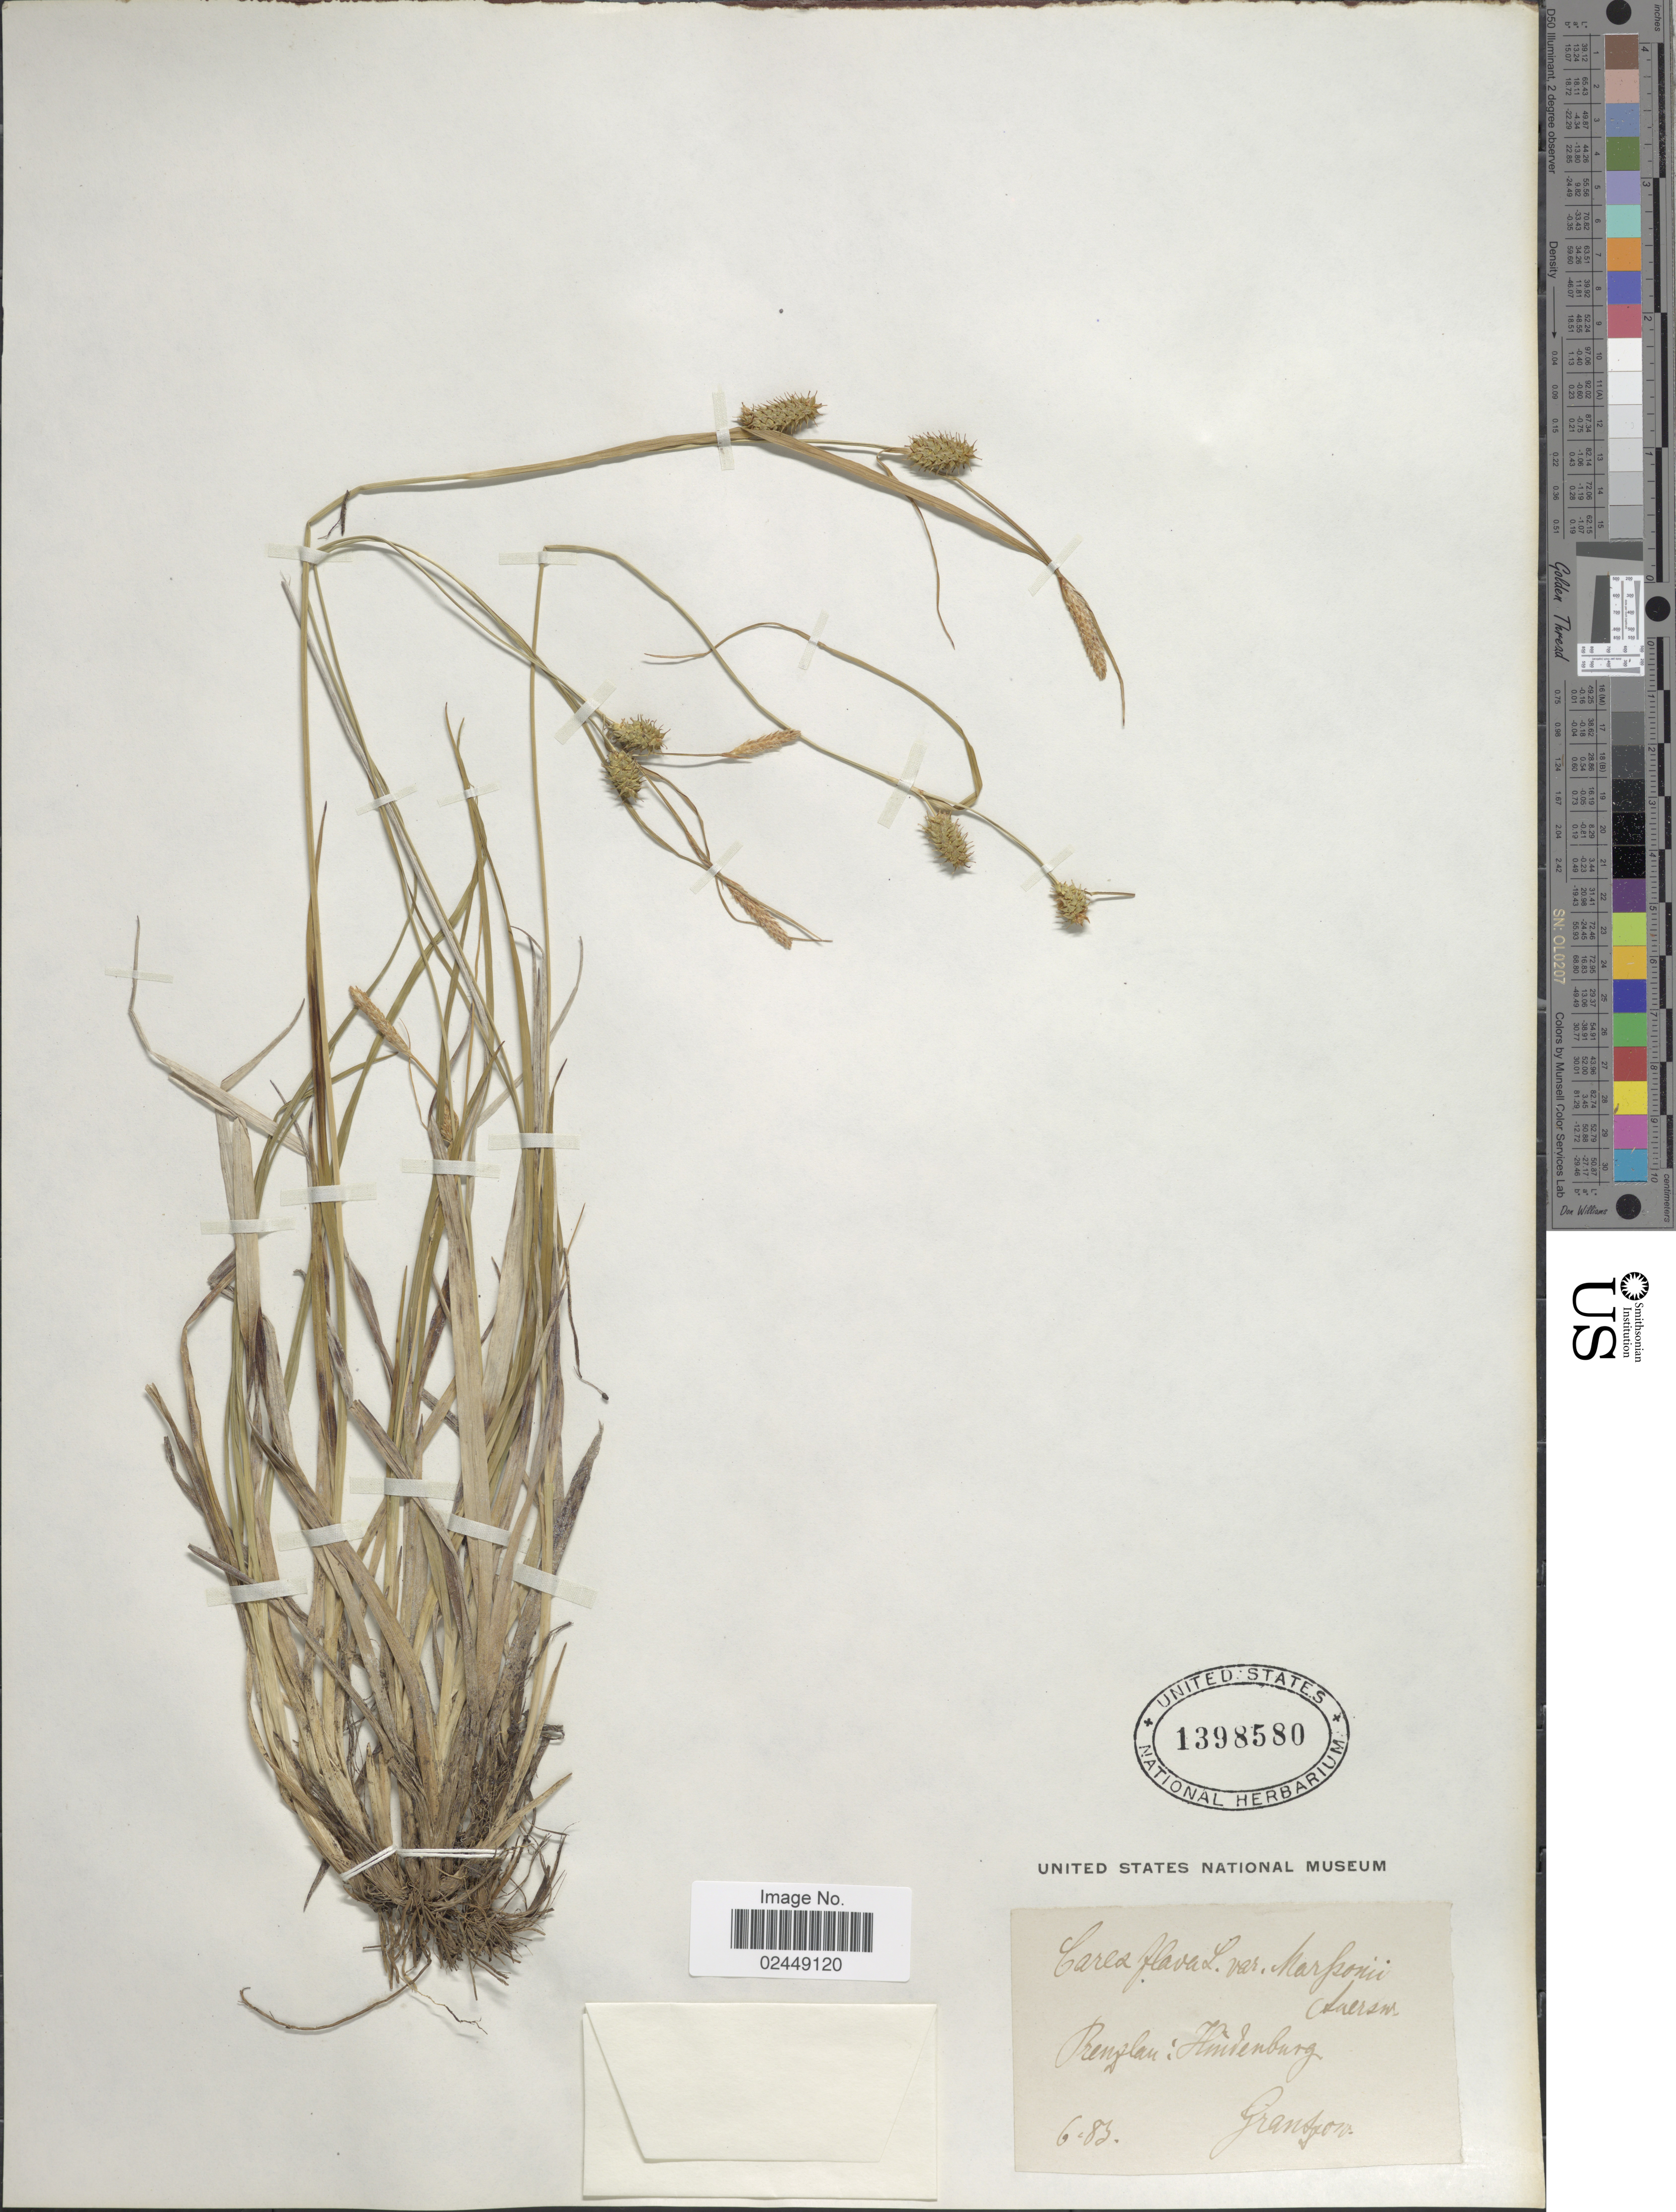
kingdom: Plantae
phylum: Tracheophyta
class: Liliopsida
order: Poales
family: Cyperaceae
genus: Carex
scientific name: Carex flava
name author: L.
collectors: Grantzow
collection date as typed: Transcribed d/m/y: /6/83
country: Germany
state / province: Brandenburg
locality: Prenzlau: Hindenburg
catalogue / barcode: US 1398580